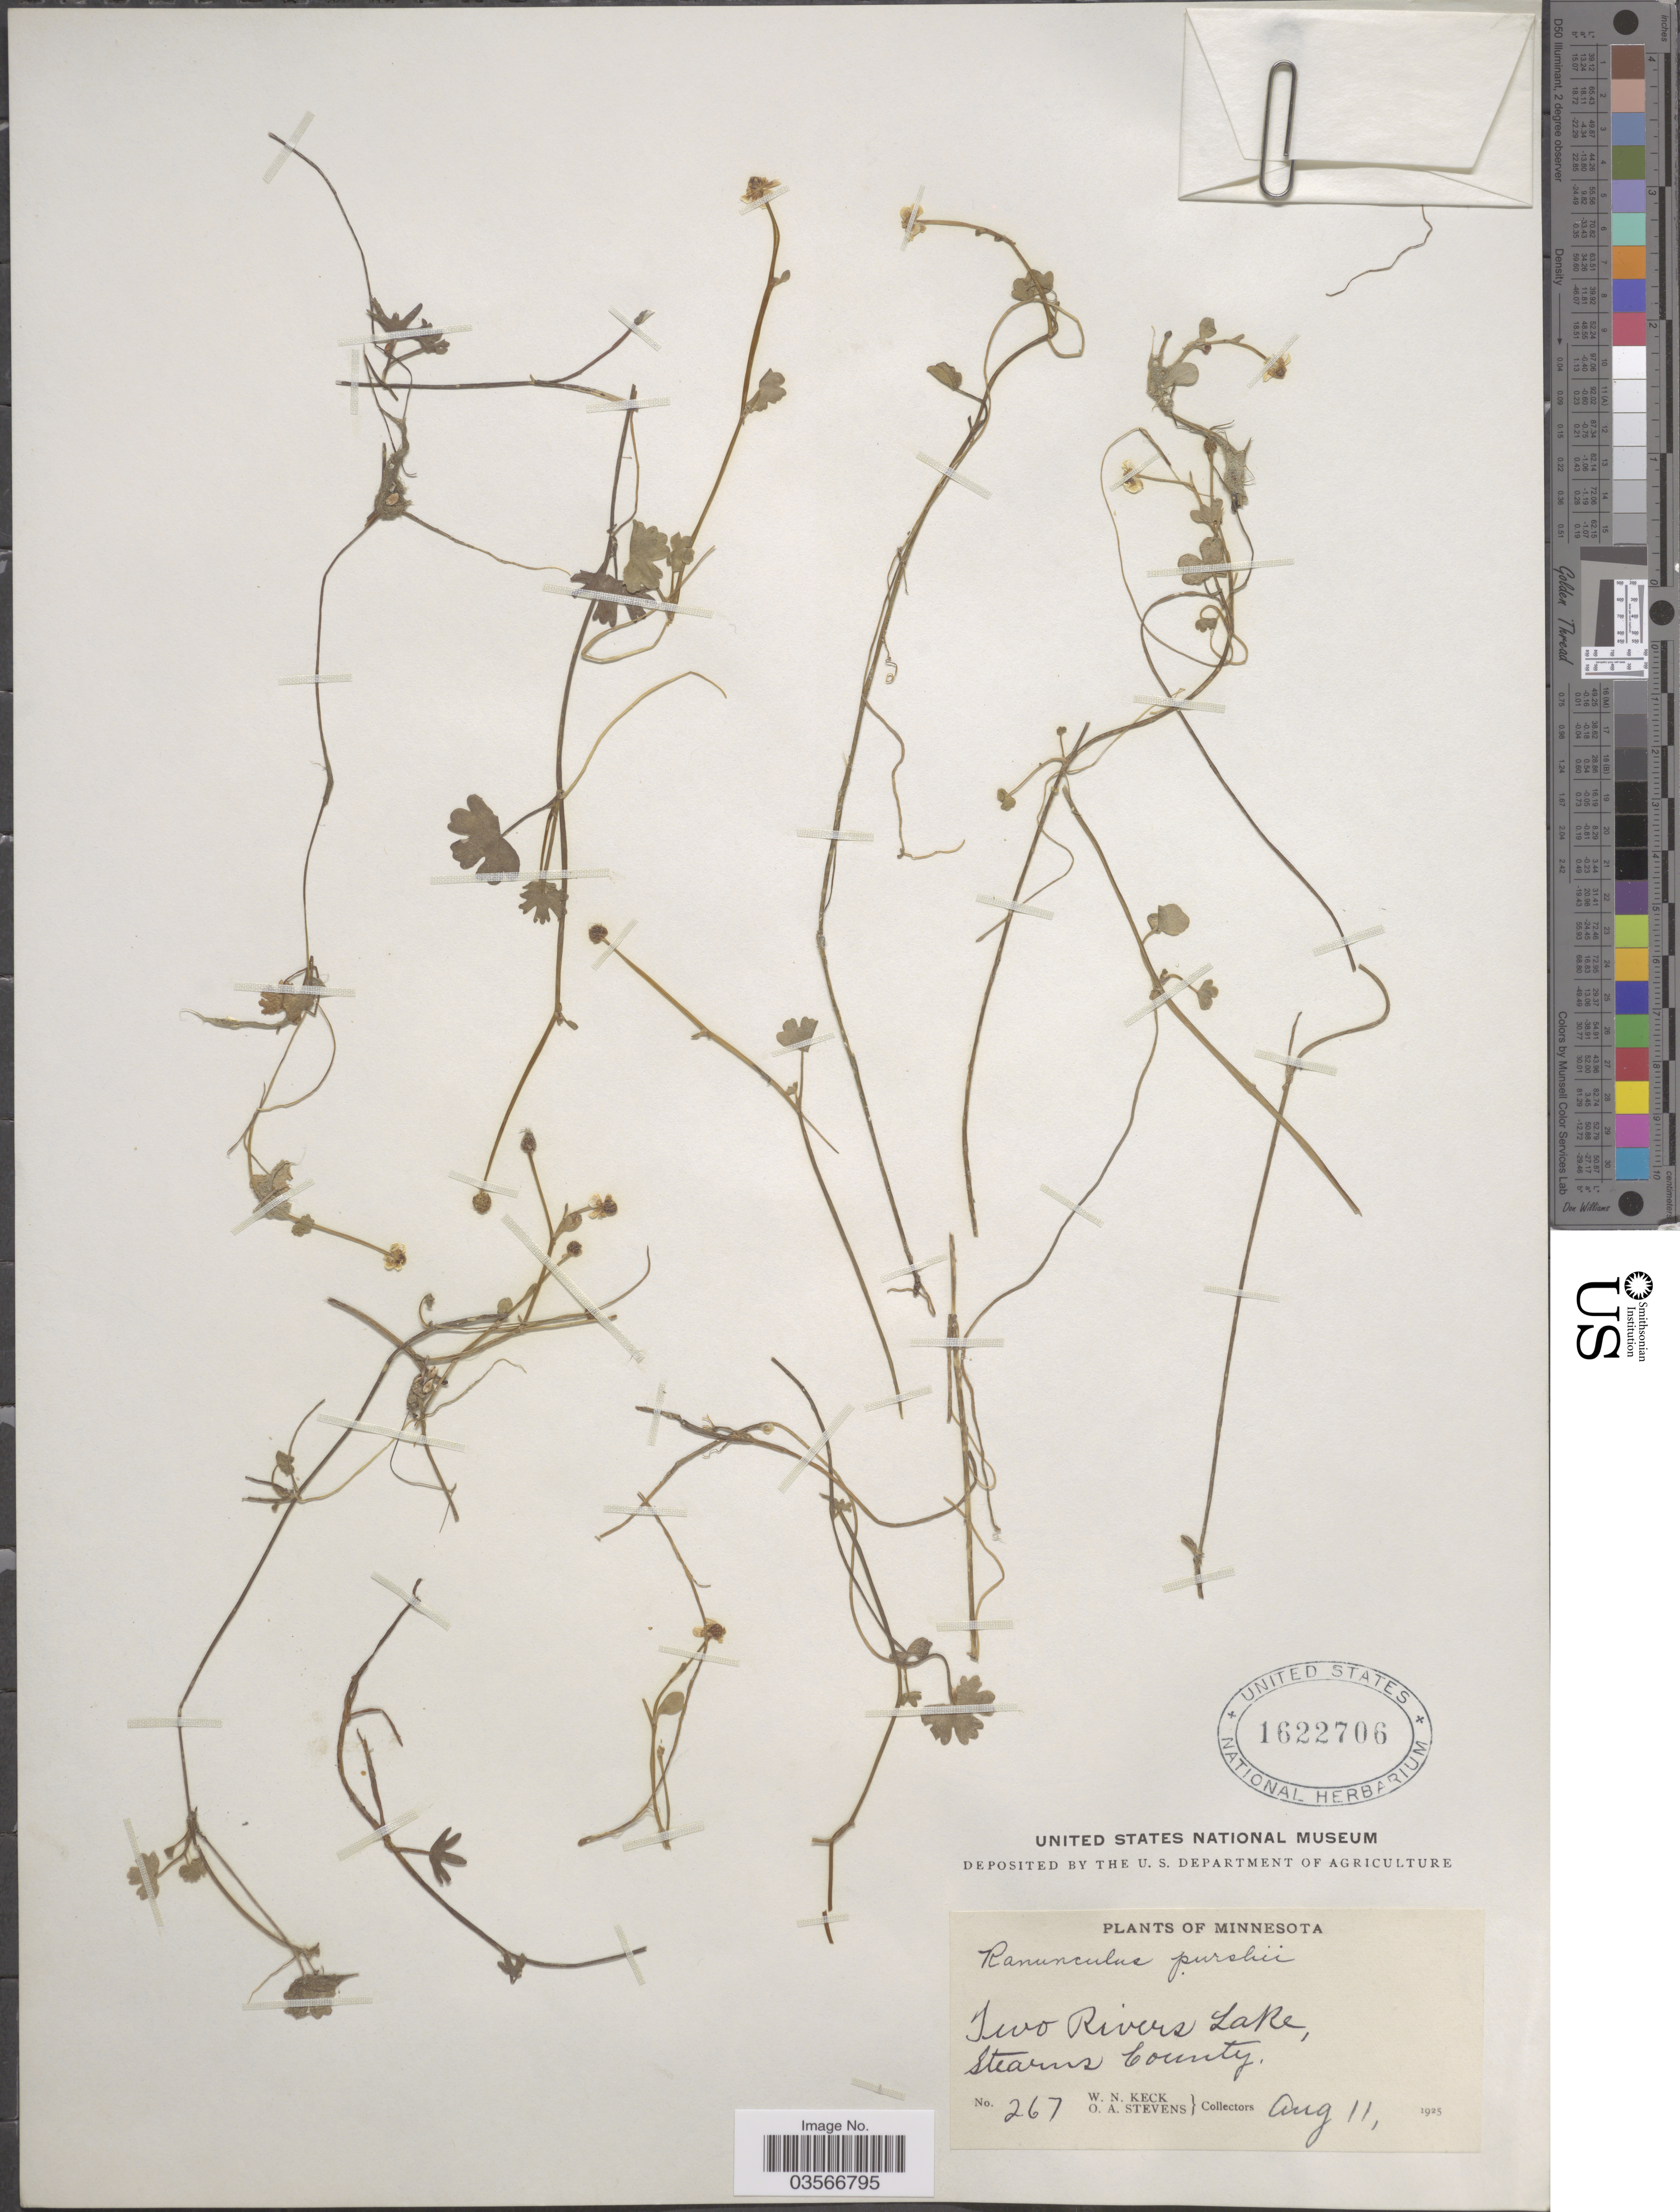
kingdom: Plantae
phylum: Tracheophyta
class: Magnoliopsida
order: Ranunculales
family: Ranunculaceae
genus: Ranunculus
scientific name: Ranunculus gmelinii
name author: DC.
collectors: W. Keck & O. A. Stevens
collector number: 267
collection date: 1925-08-11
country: United States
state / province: Minnesota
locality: Iwo Rivers Lake, Stearns County.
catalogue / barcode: US 1622706